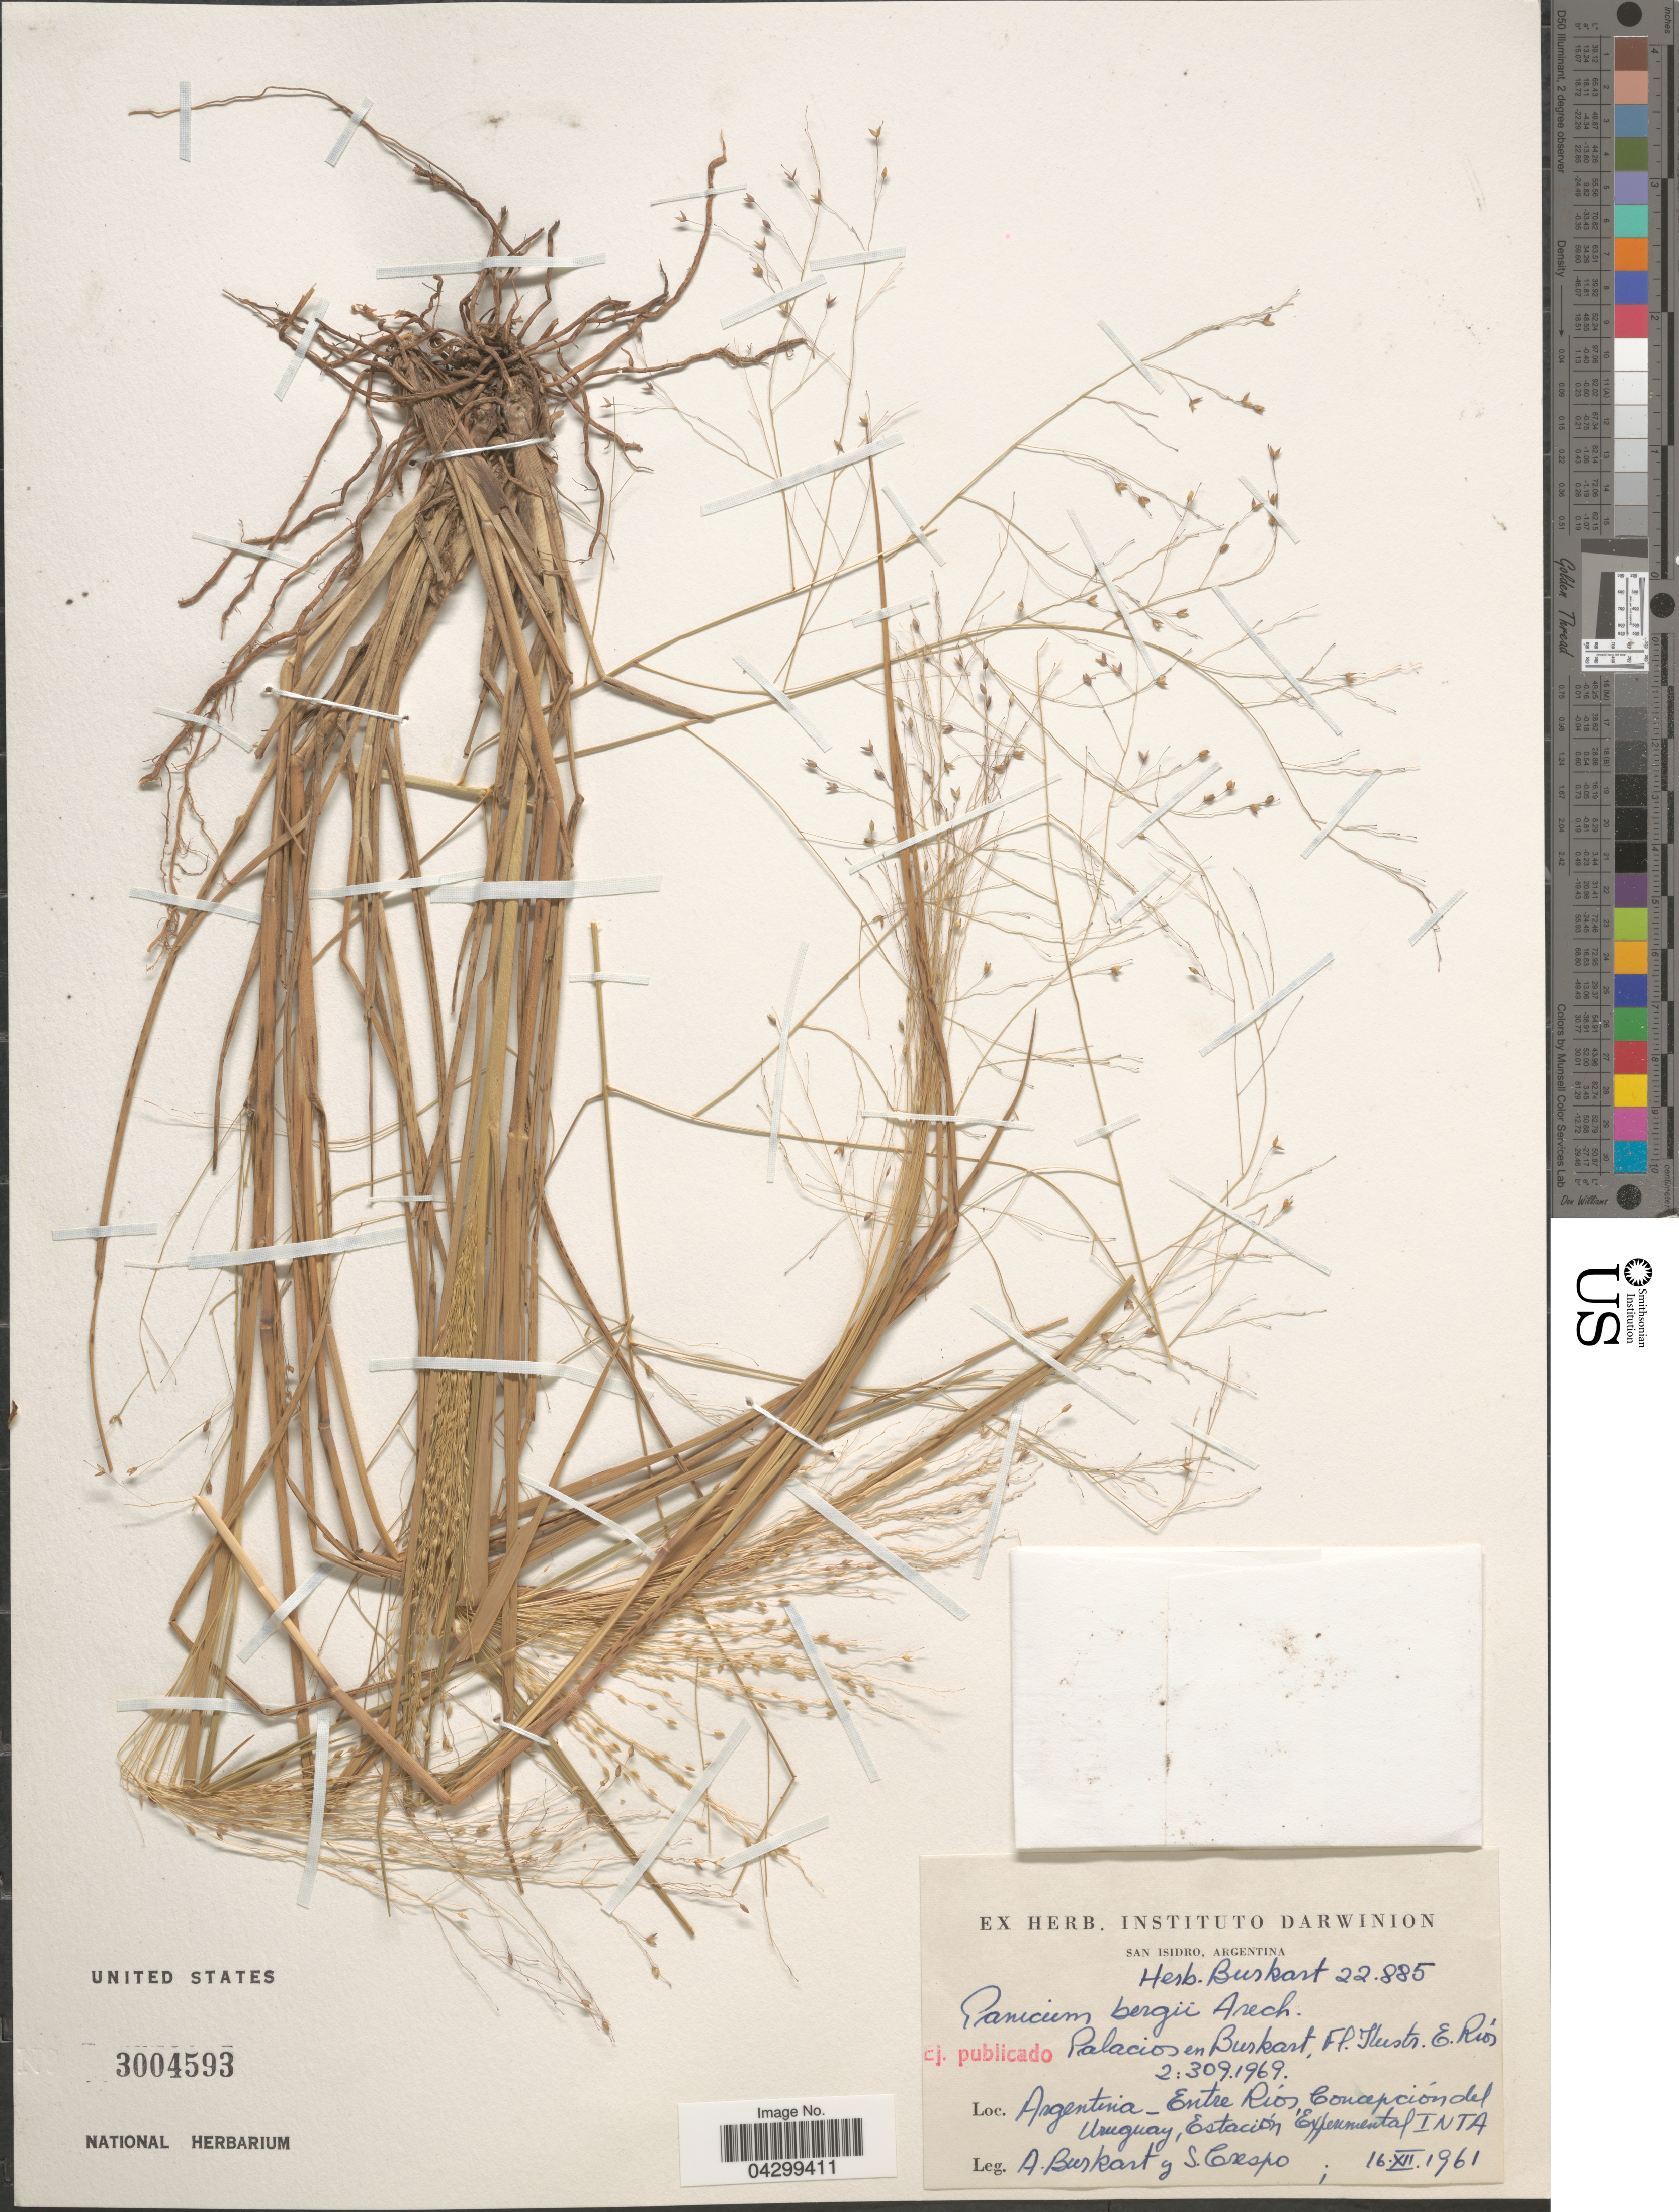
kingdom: Plantae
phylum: Tracheophyta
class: Liliopsida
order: Poales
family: Poaceae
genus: Panicum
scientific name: Panicum bergii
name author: Arechav.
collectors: A. E. Burkart & S. Crespo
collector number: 22885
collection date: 1961-12-16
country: Argentina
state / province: Entre Rios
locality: Concepción del Uruguay. Estación Experimental INTA.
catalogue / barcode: US 3004593